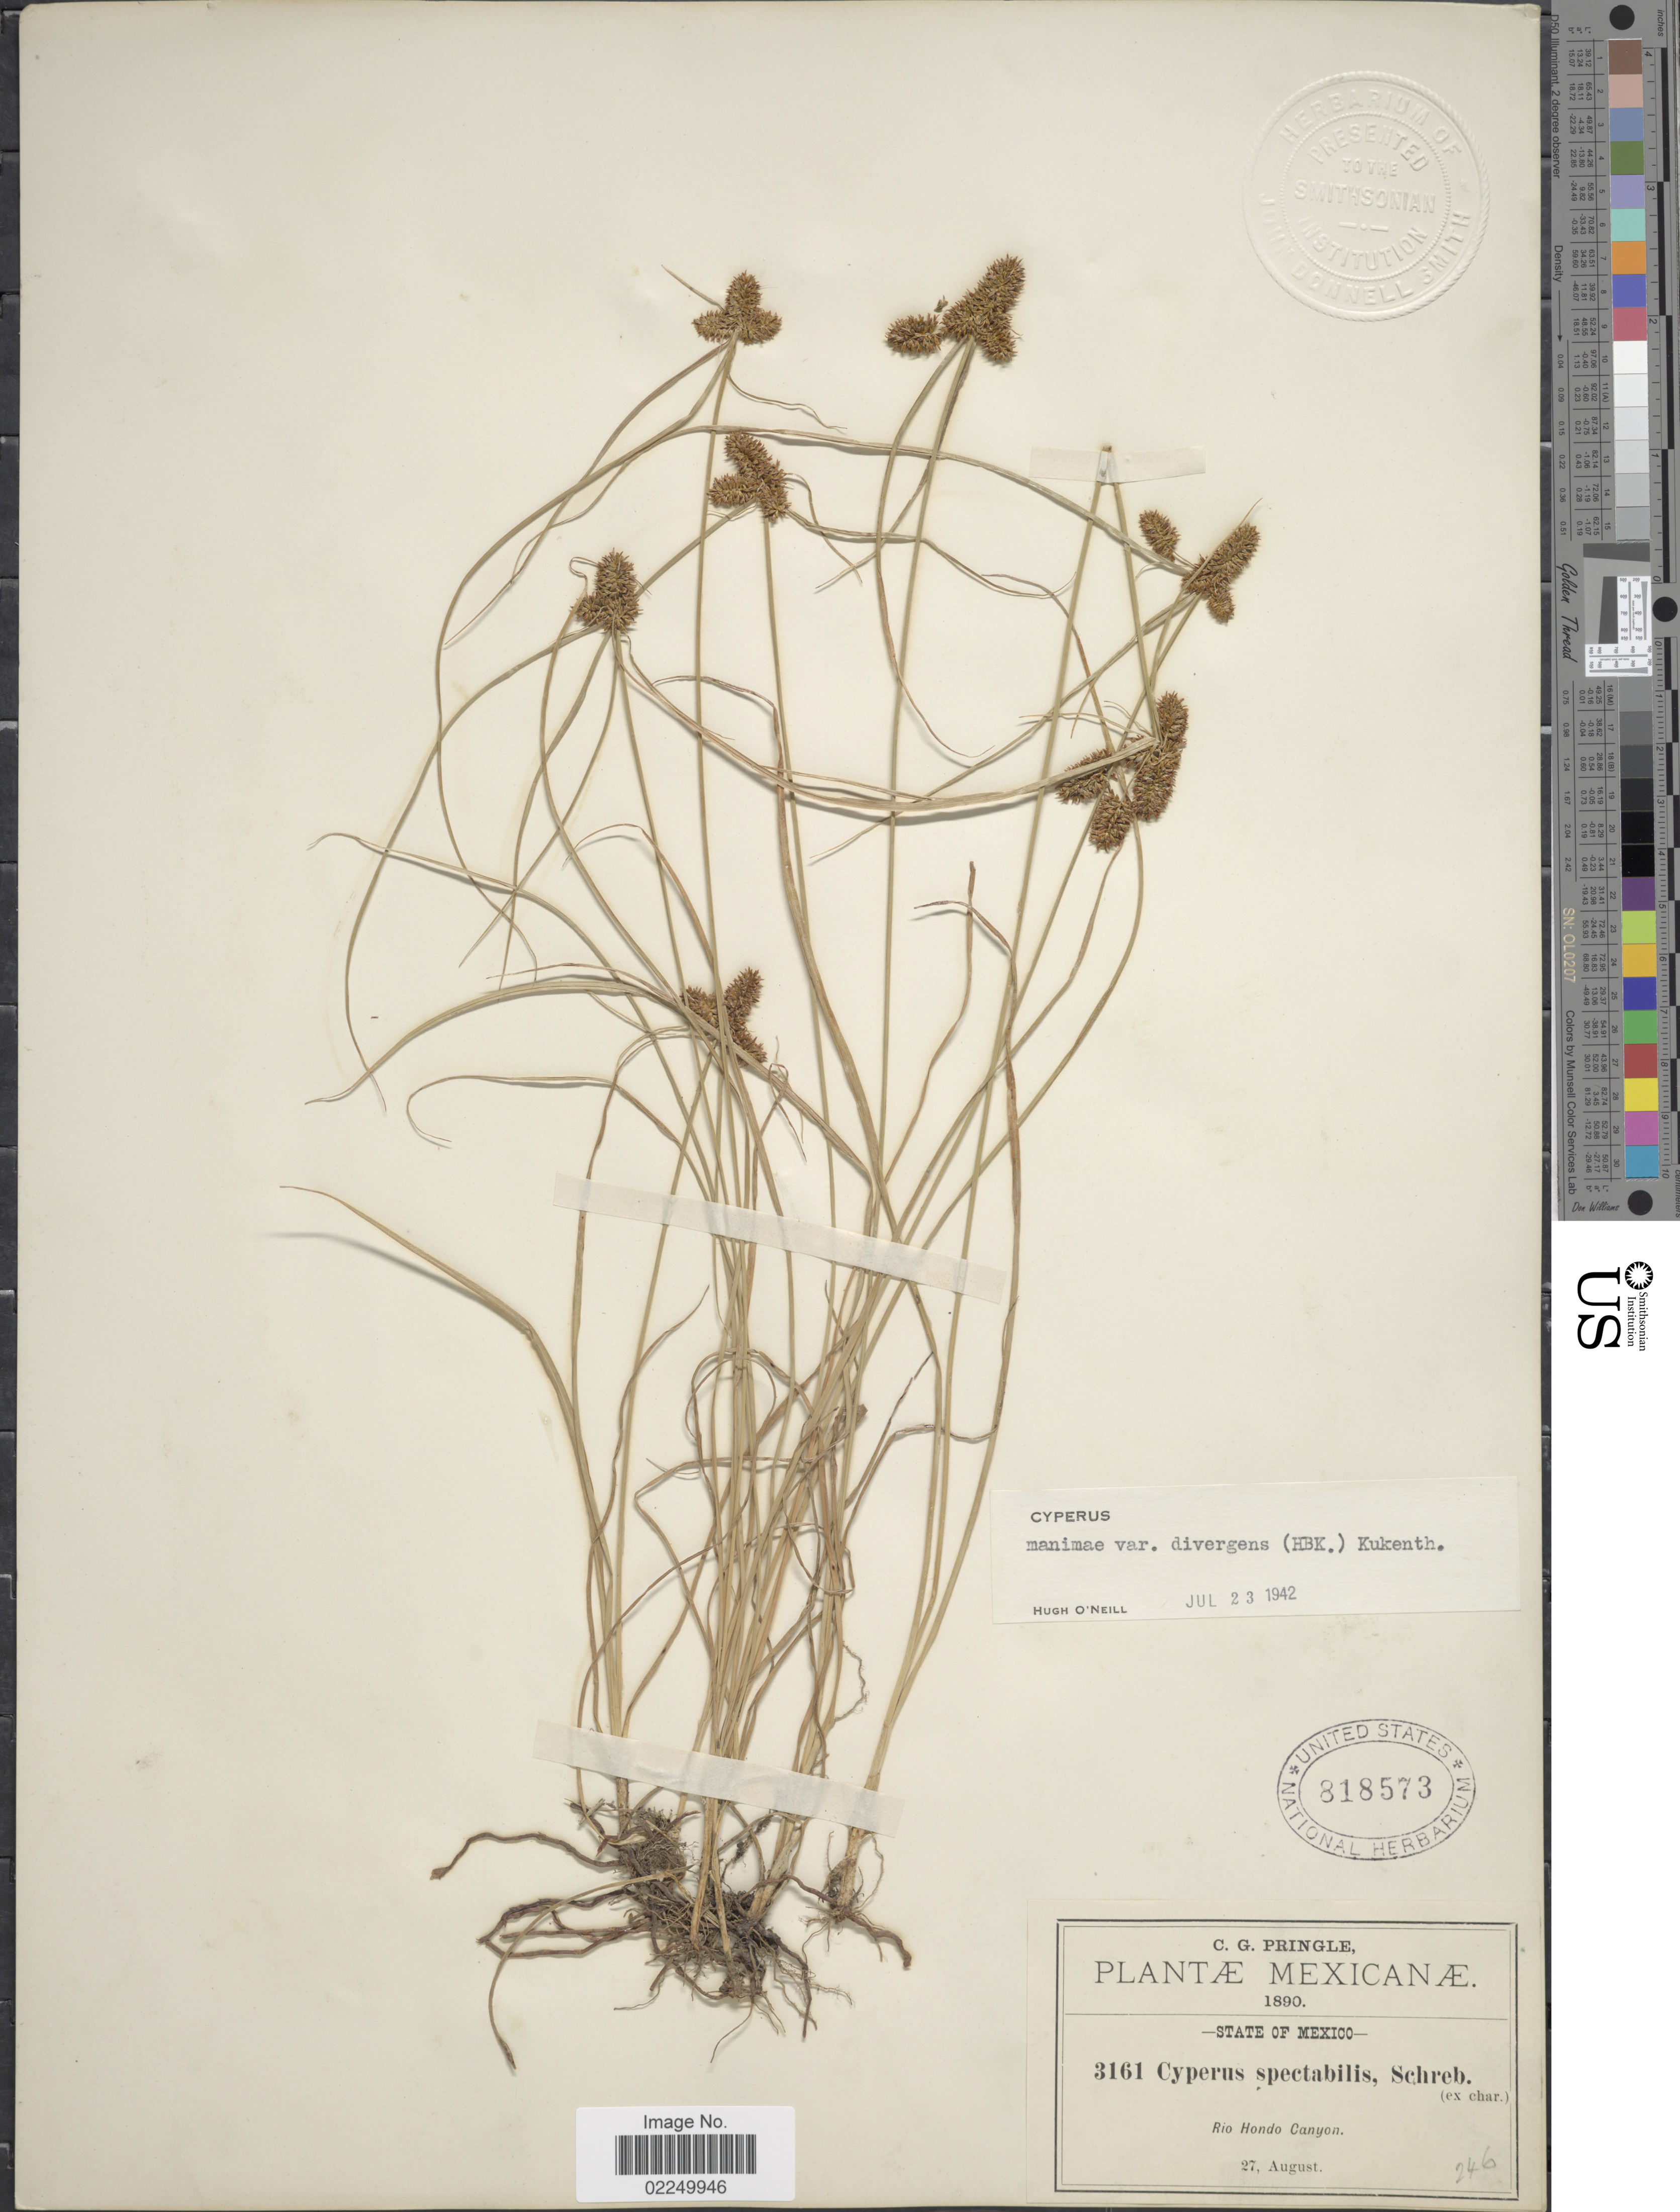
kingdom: Plantae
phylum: Tracheophyta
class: Liliopsida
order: Poales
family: Cyperaceae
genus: Cyperus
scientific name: Cyperus manimae var. divergens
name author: (Kunth) Kük.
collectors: C. G. Pringle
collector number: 3161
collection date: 1890-08-27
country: Mexico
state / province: México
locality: Rio Hondo Canyon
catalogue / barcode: US 818573